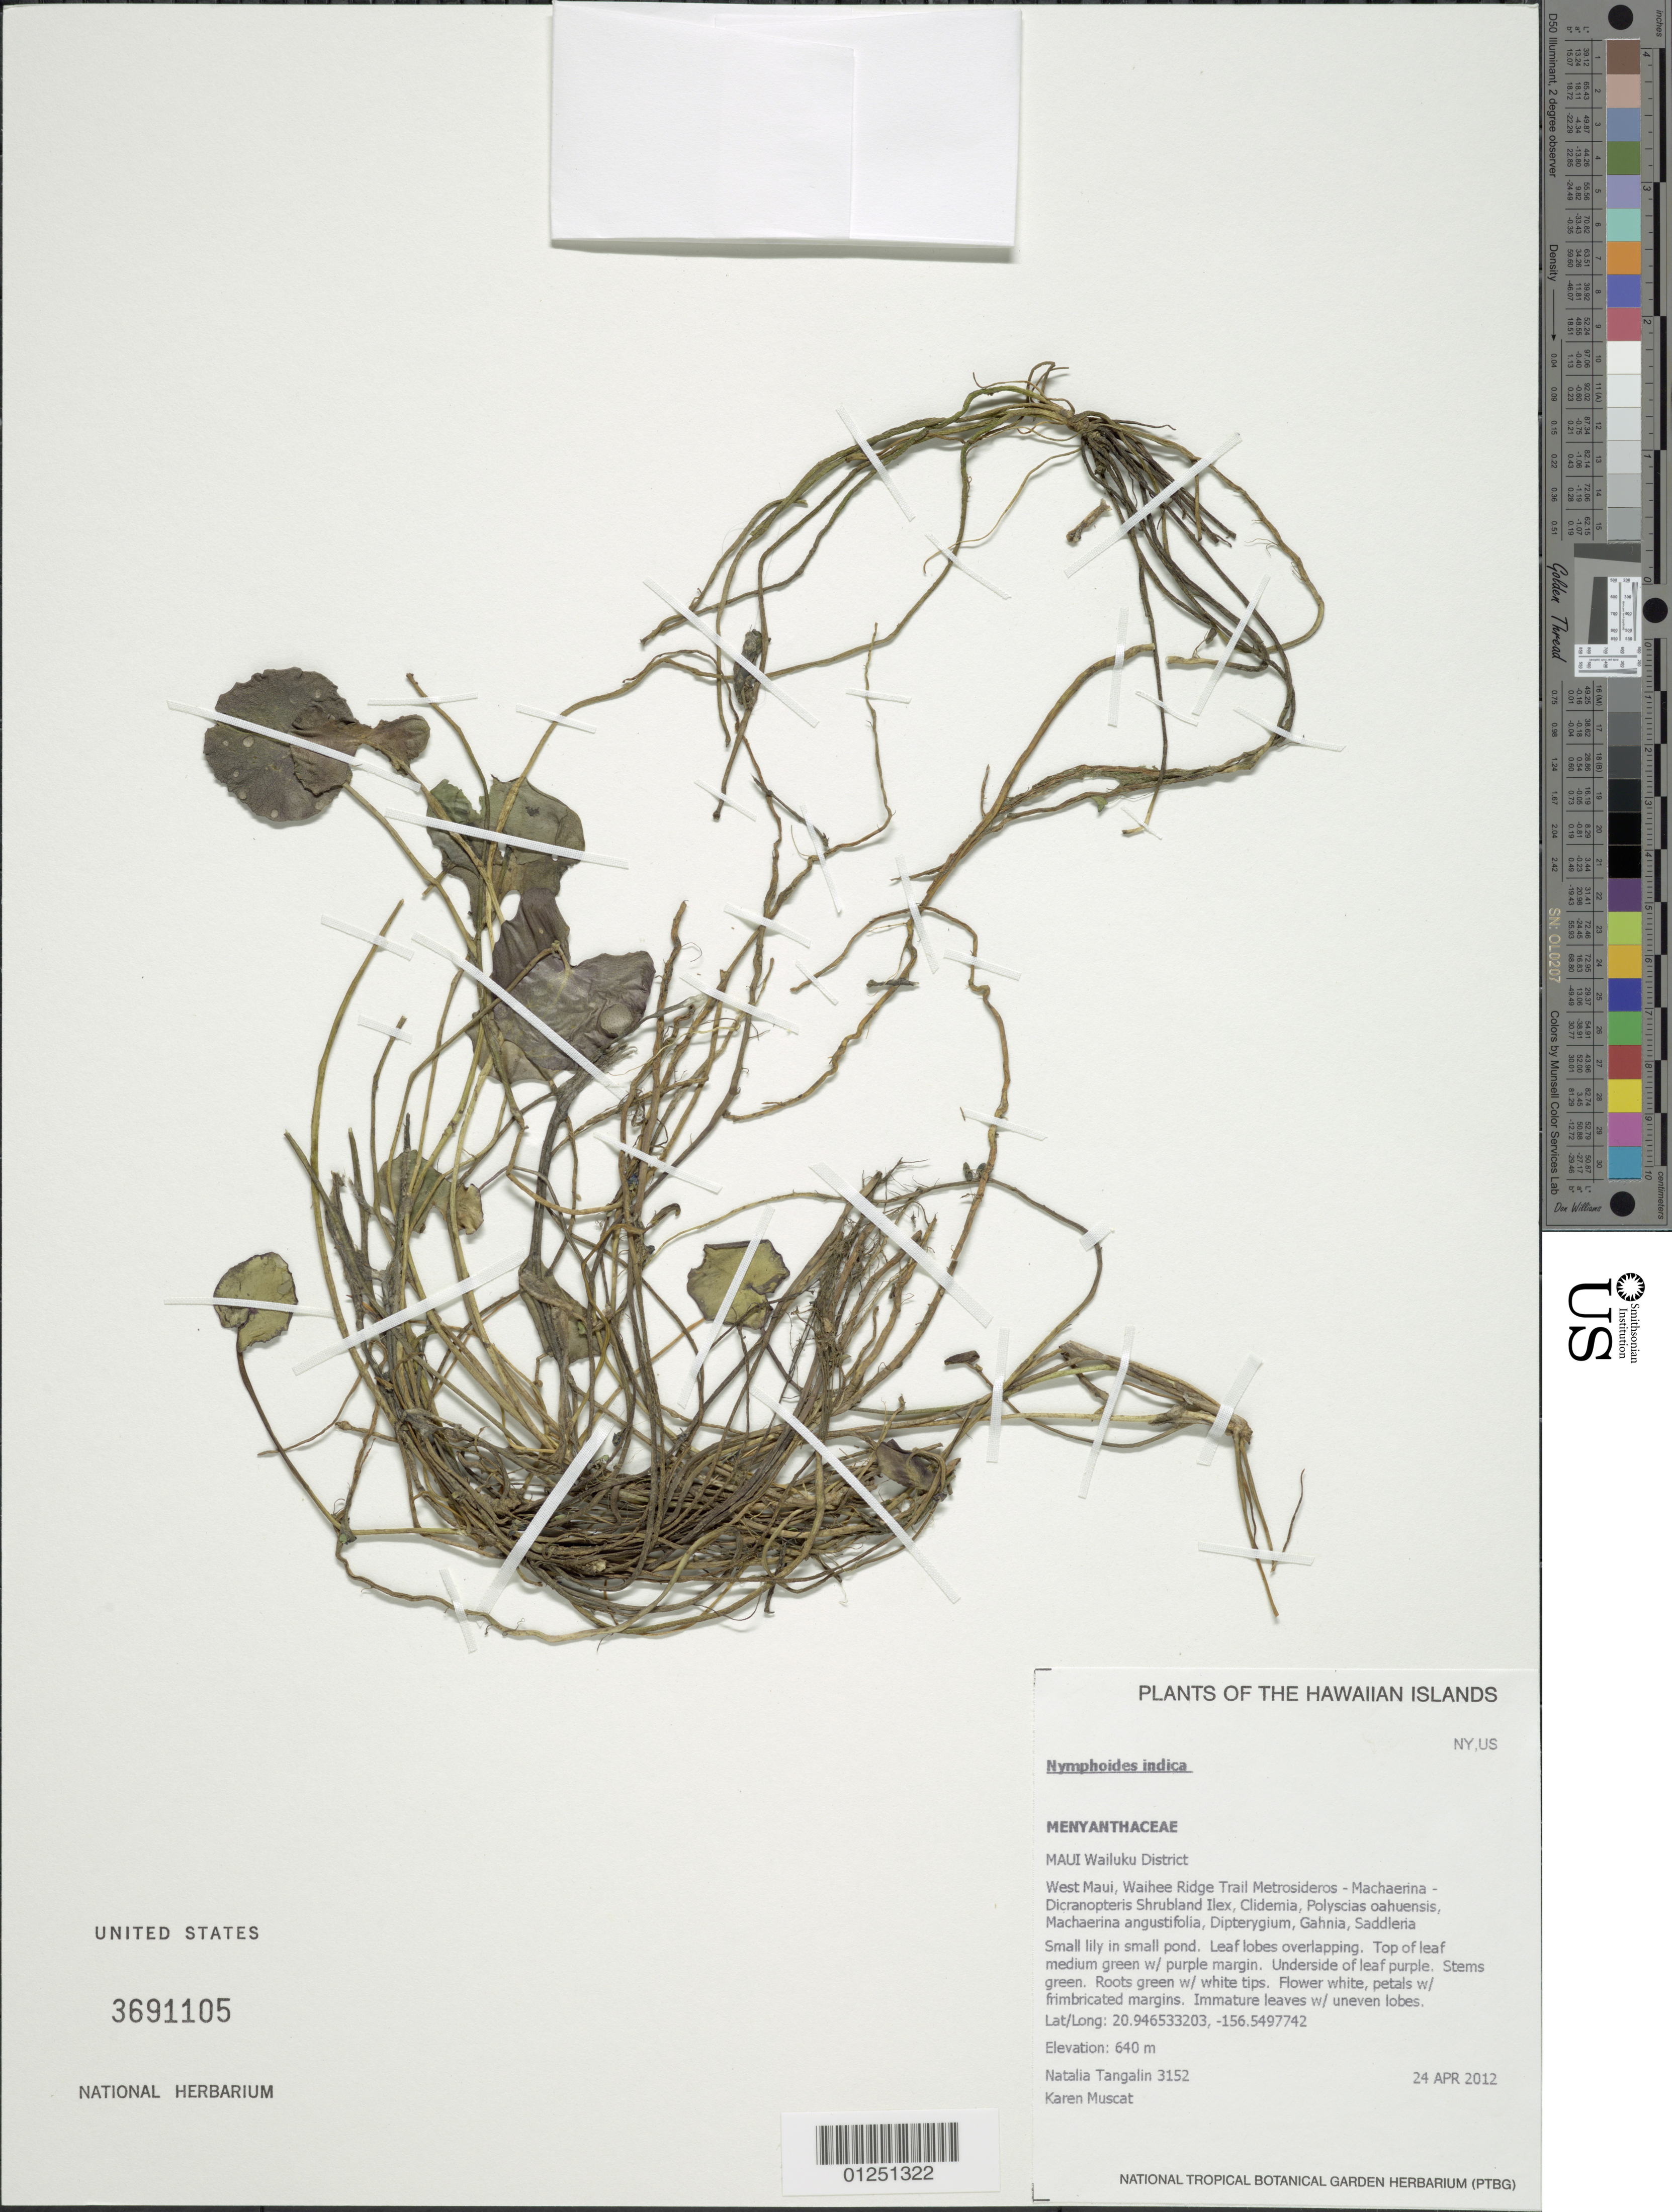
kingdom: Plantae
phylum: Tracheophyta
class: Magnoliopsida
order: Asterales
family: Menyanthaceae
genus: Nymphoides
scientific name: Nymphoides indica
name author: (L.) Kuntze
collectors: N. Tangalin & K. Muscat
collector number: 3152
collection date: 2012-04-24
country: United States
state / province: Hawaii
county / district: Maui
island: Maui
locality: West Maui, Wailuku District, Waihee Ridge Trail.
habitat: Shrubland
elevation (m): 640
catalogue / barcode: US 3691105